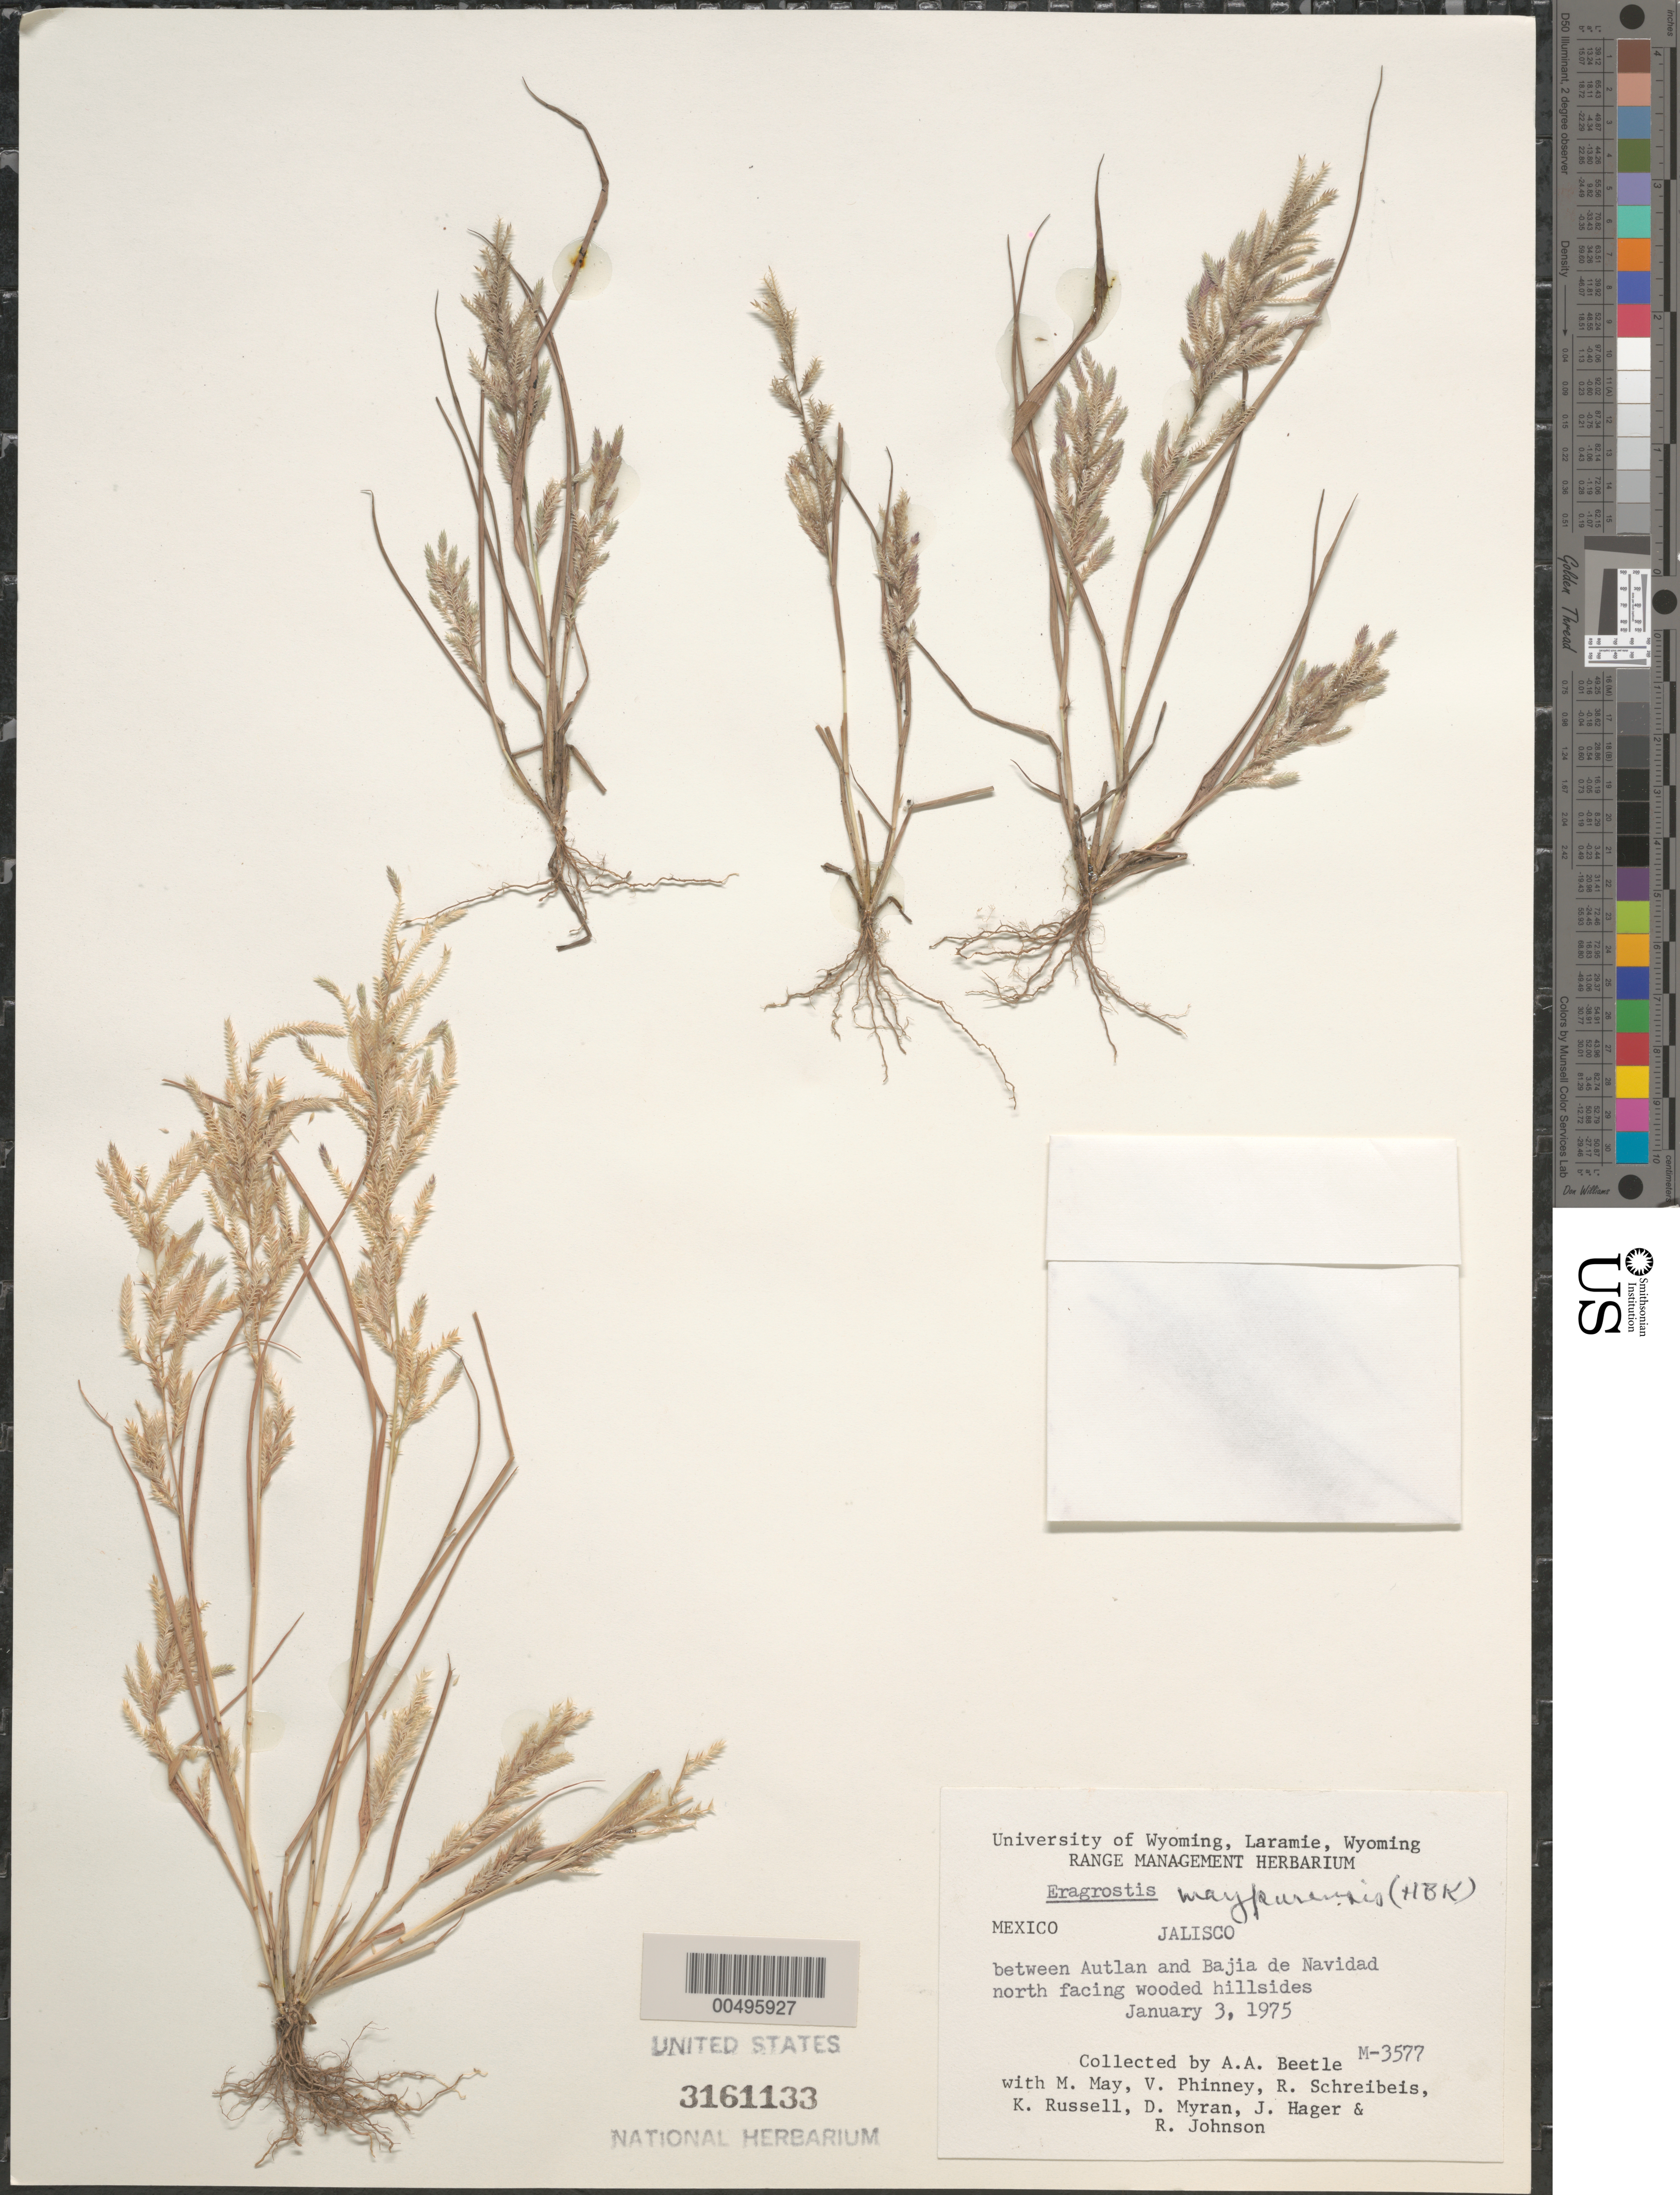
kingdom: Plantae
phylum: Tracheophyta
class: Liliopsida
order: Poales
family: Poaceae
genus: Eragrostis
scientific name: Eragrostis maypurensis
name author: (Kunth) Steud.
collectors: A. A. Beetle, M. May, V. Phinney & R. Schreibeis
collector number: M-3577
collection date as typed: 3 Jan 1975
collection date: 1975-01-03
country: Mexico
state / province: Jalisco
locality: Between Autlan and Bajia de Navidad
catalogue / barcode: US 3161133